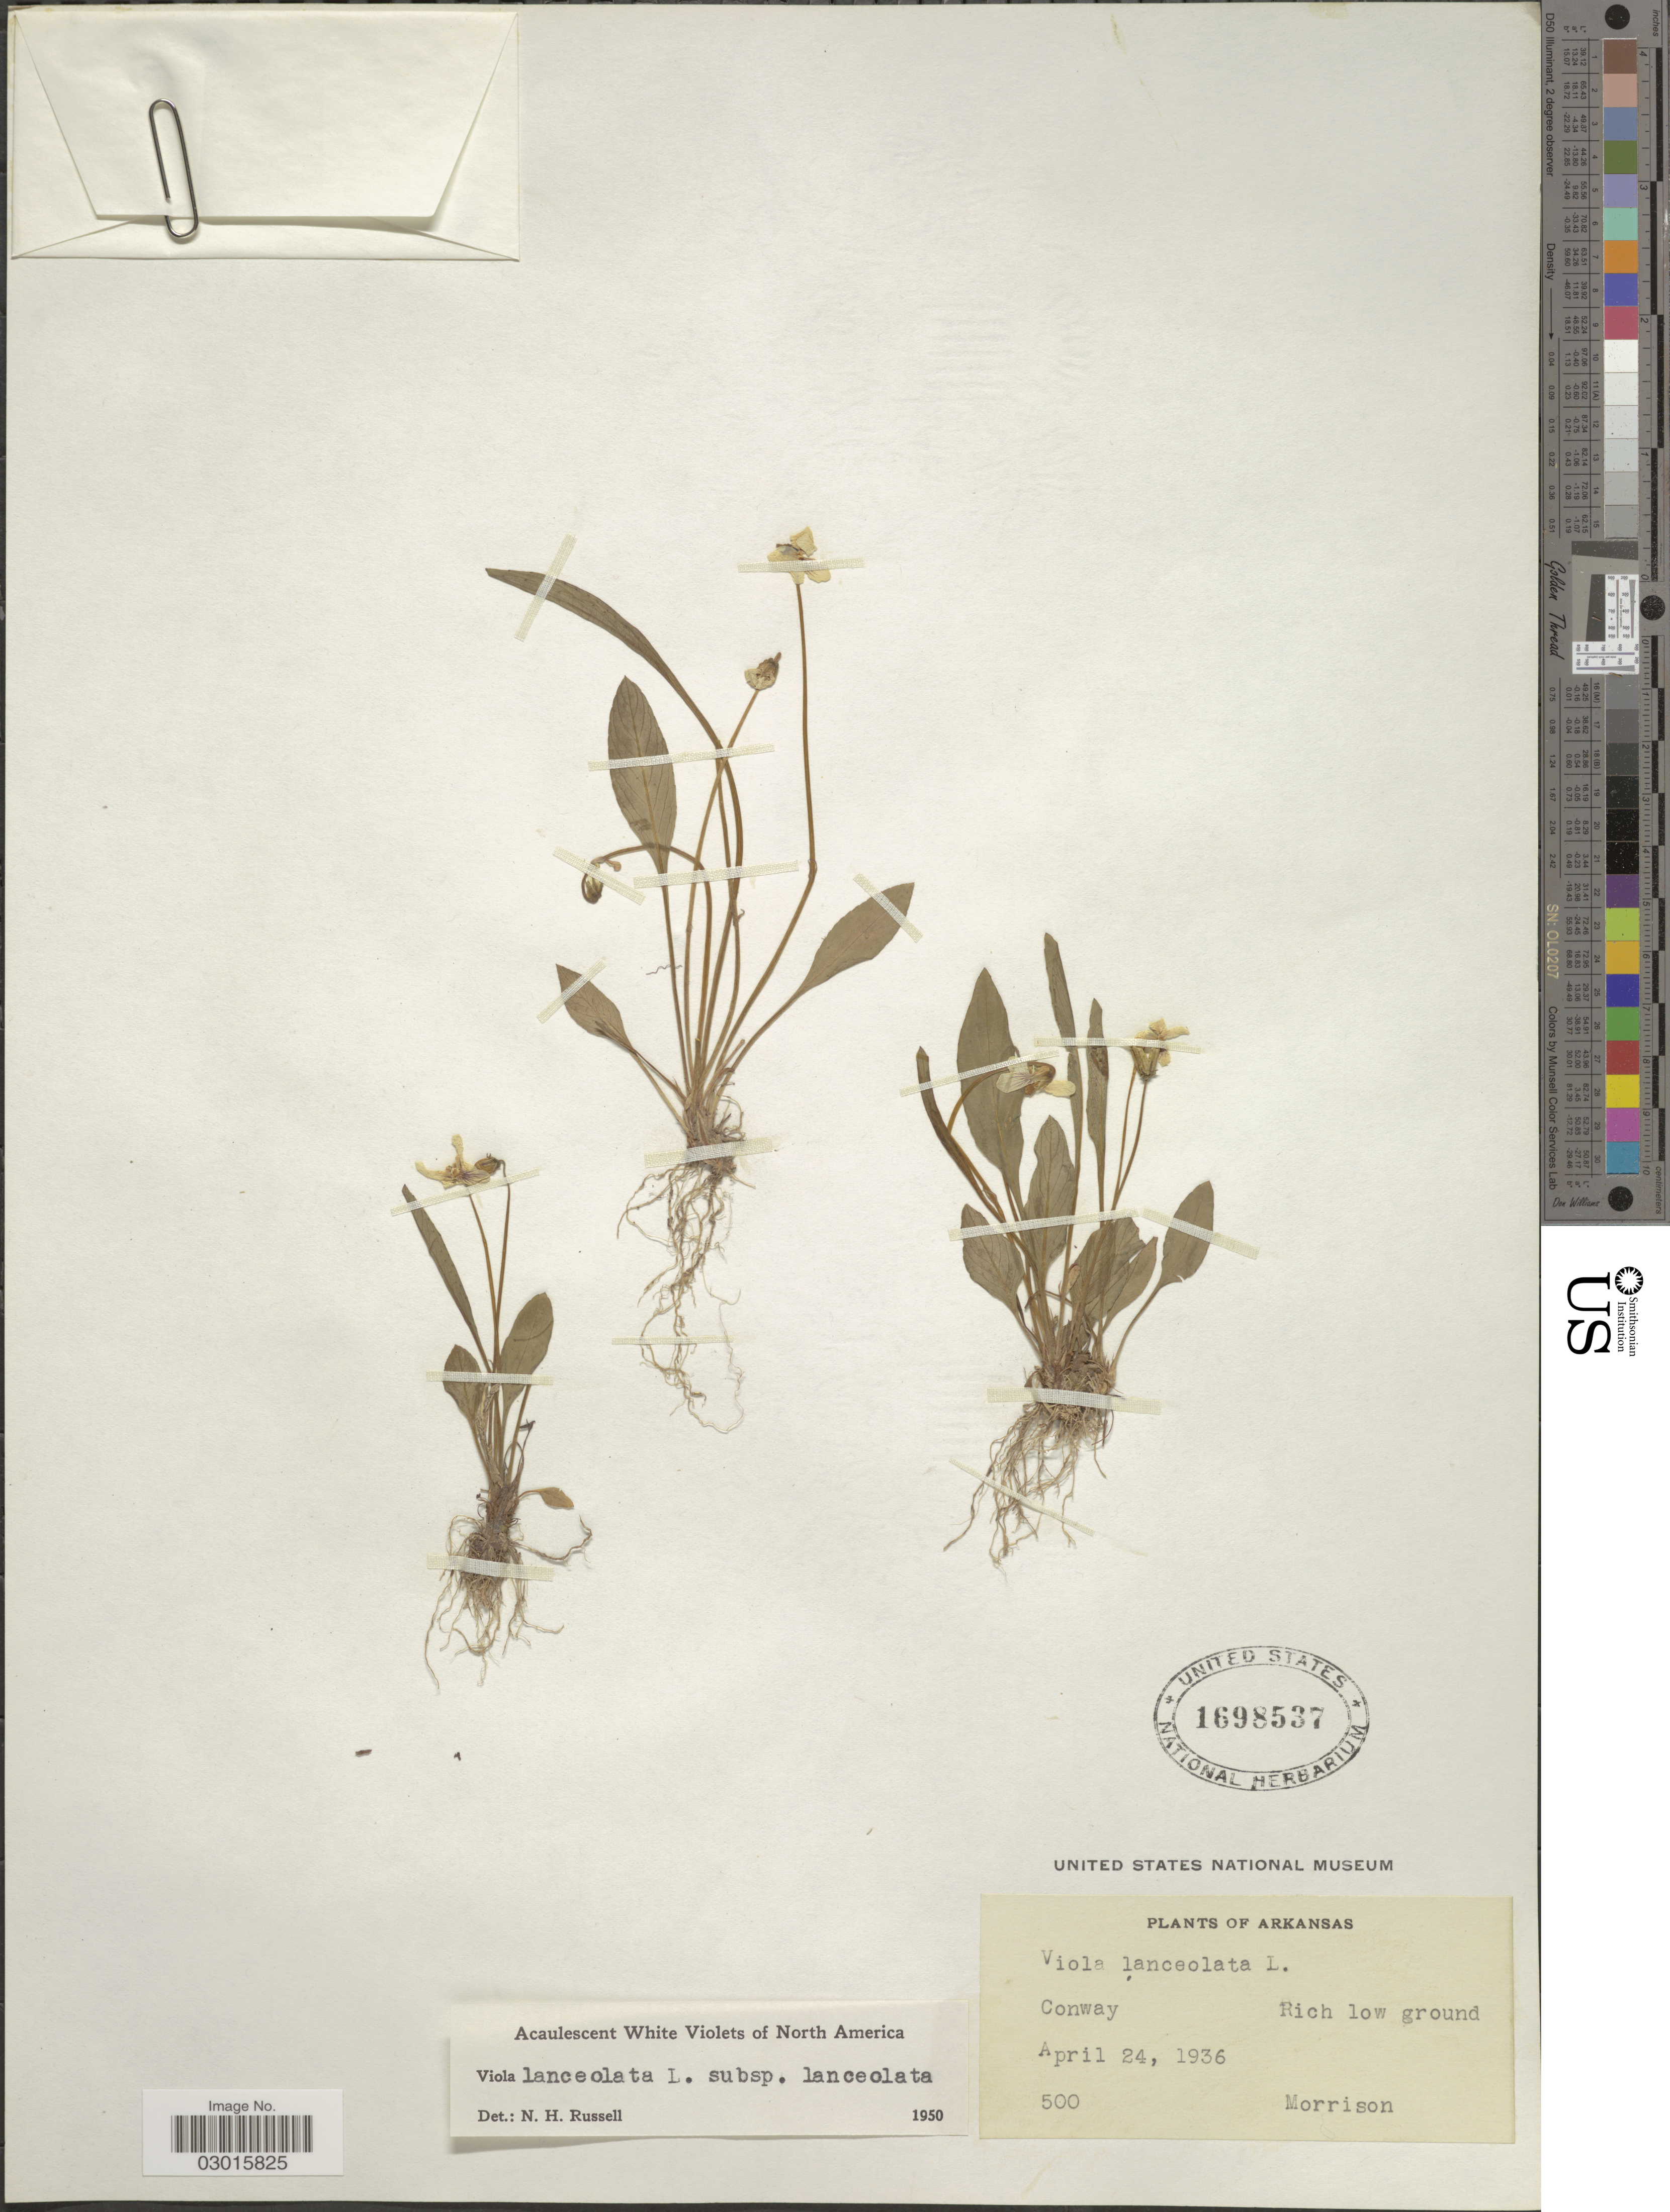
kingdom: Plantae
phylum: Tracheophyta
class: Magnoliopsida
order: Malpighiales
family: Violaceae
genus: Viola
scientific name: Viola lanceolata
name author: L.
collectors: Morrison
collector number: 500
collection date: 1936-04-24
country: United States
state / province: Arkansas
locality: Conway.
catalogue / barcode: US 1698537